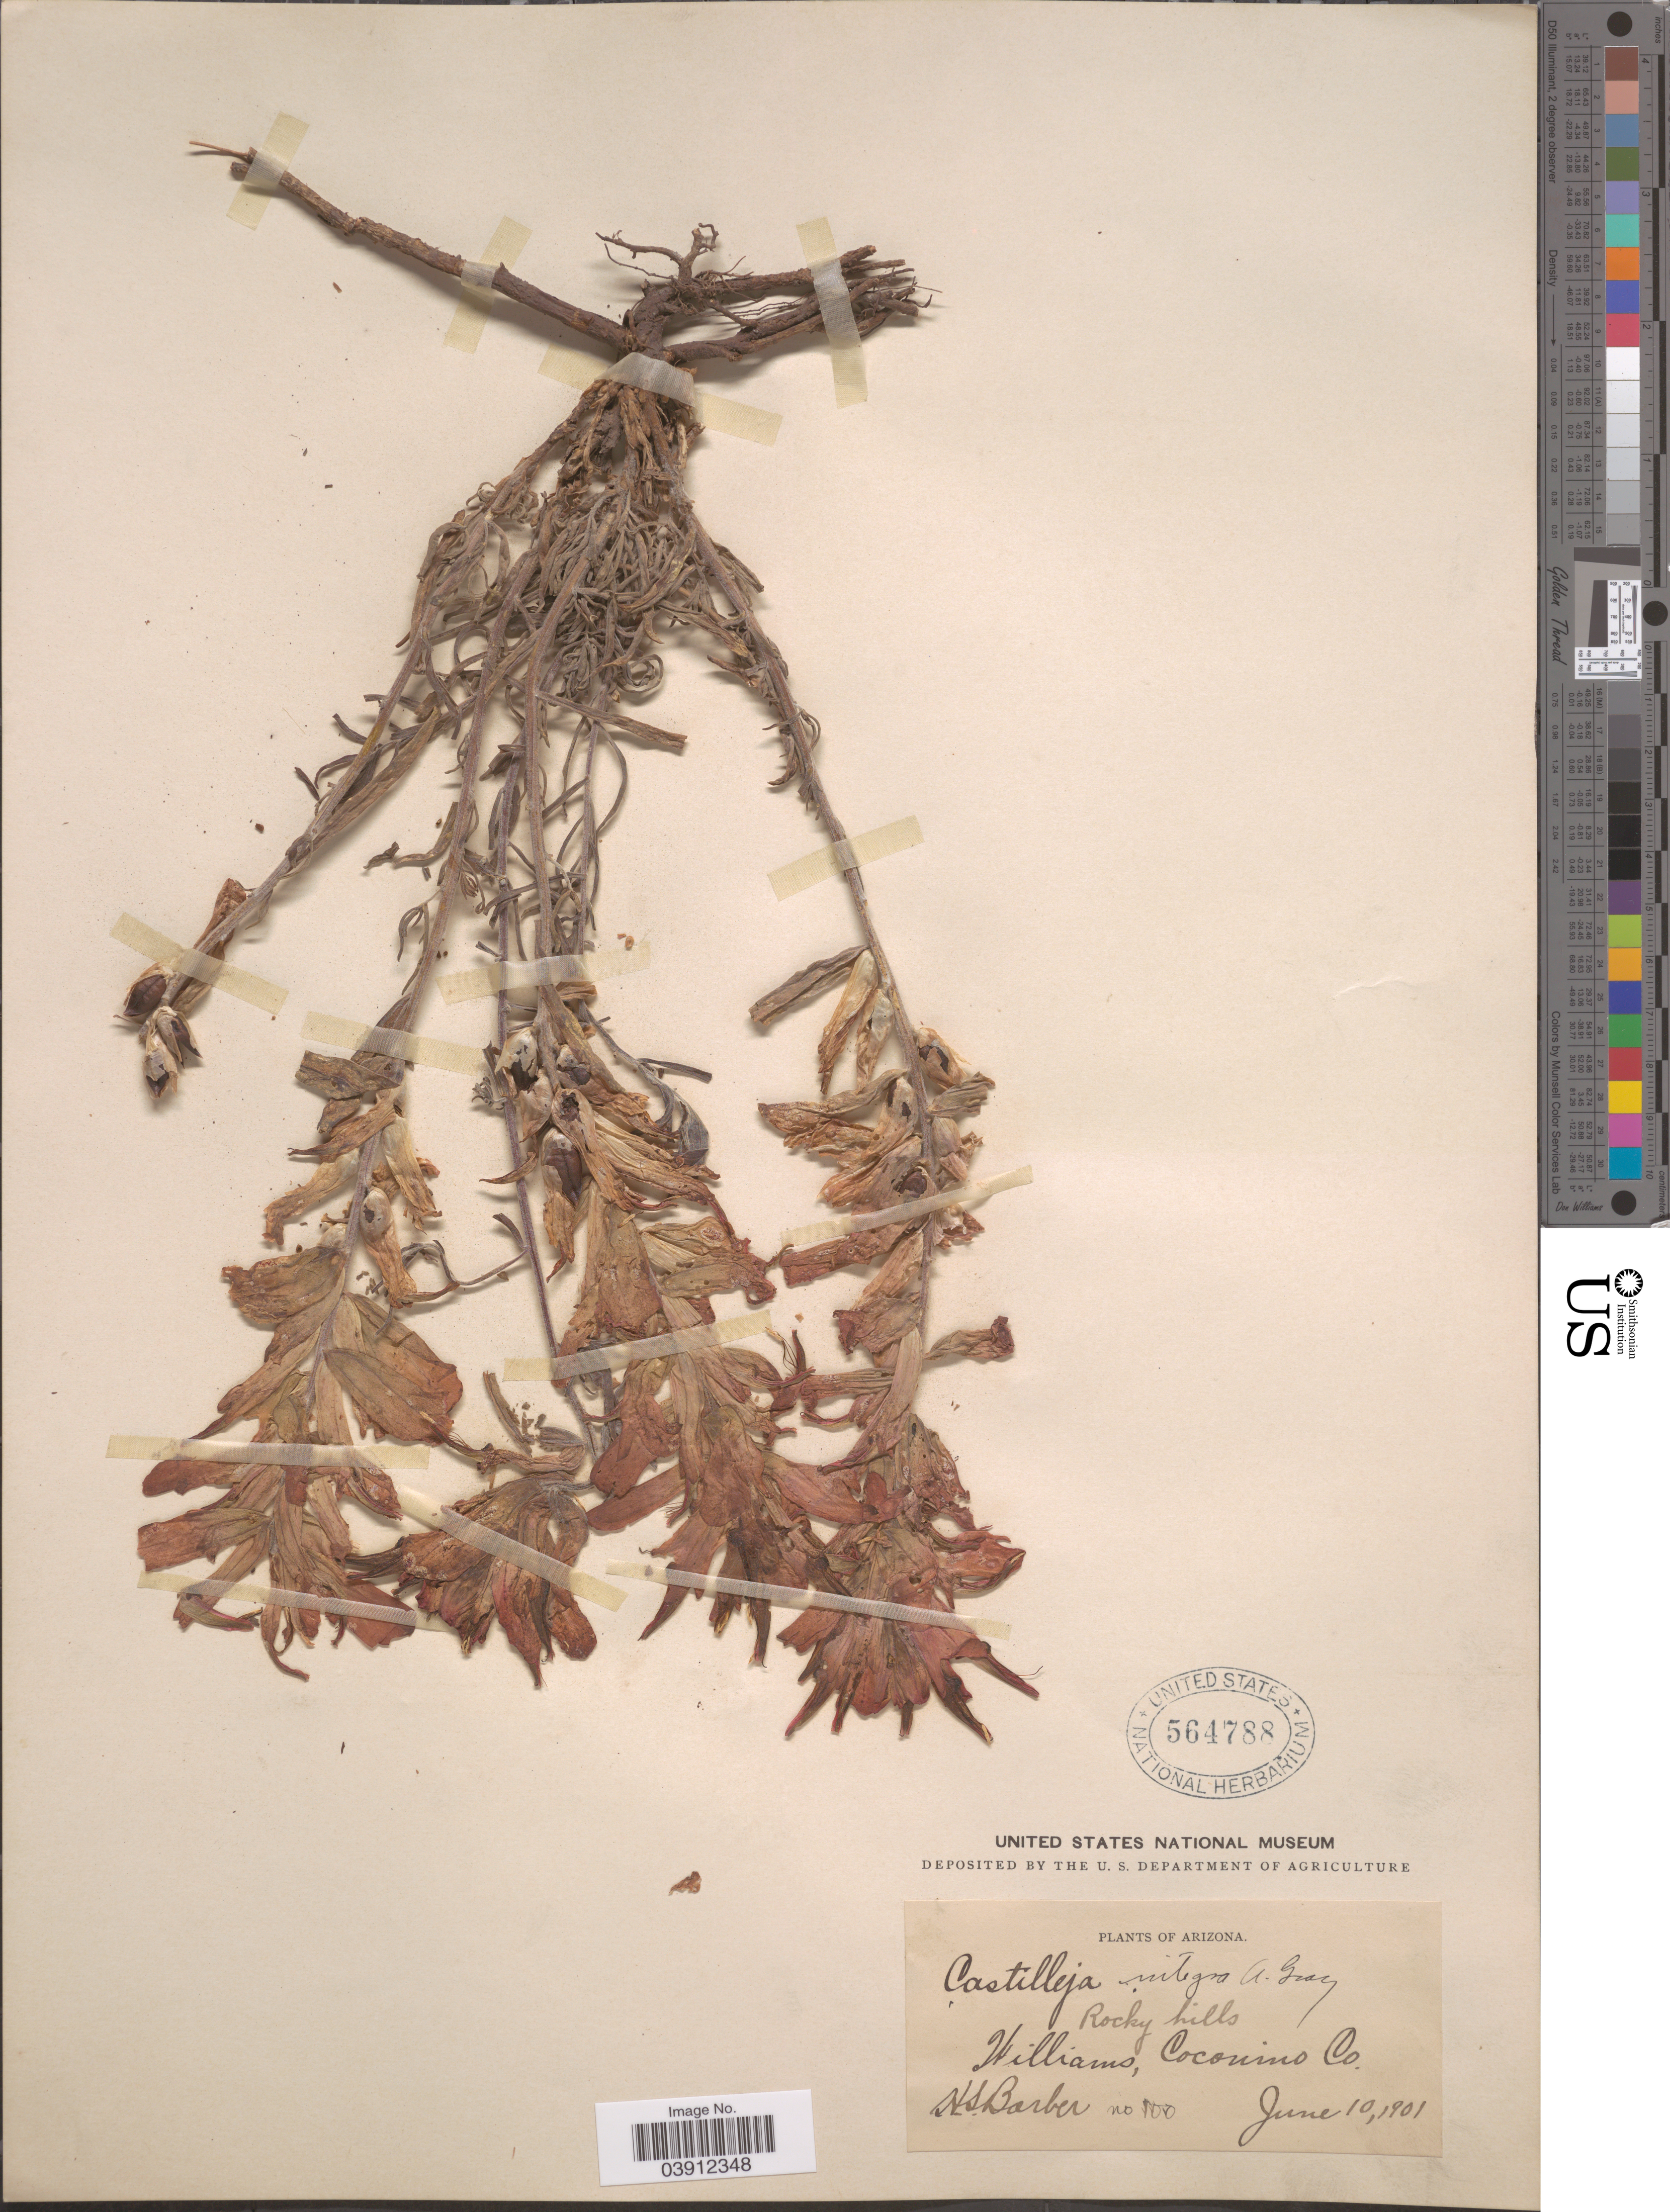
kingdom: Plantae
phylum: Tracheophyta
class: Magnoliopsida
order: Lamiales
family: Orobanchaceae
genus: Castilleja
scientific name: Castilleja integra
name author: A. Gray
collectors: H. Barber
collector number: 100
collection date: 1901-06-10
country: United States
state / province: Arizona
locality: Williams, Coconino Co.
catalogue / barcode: US 564788